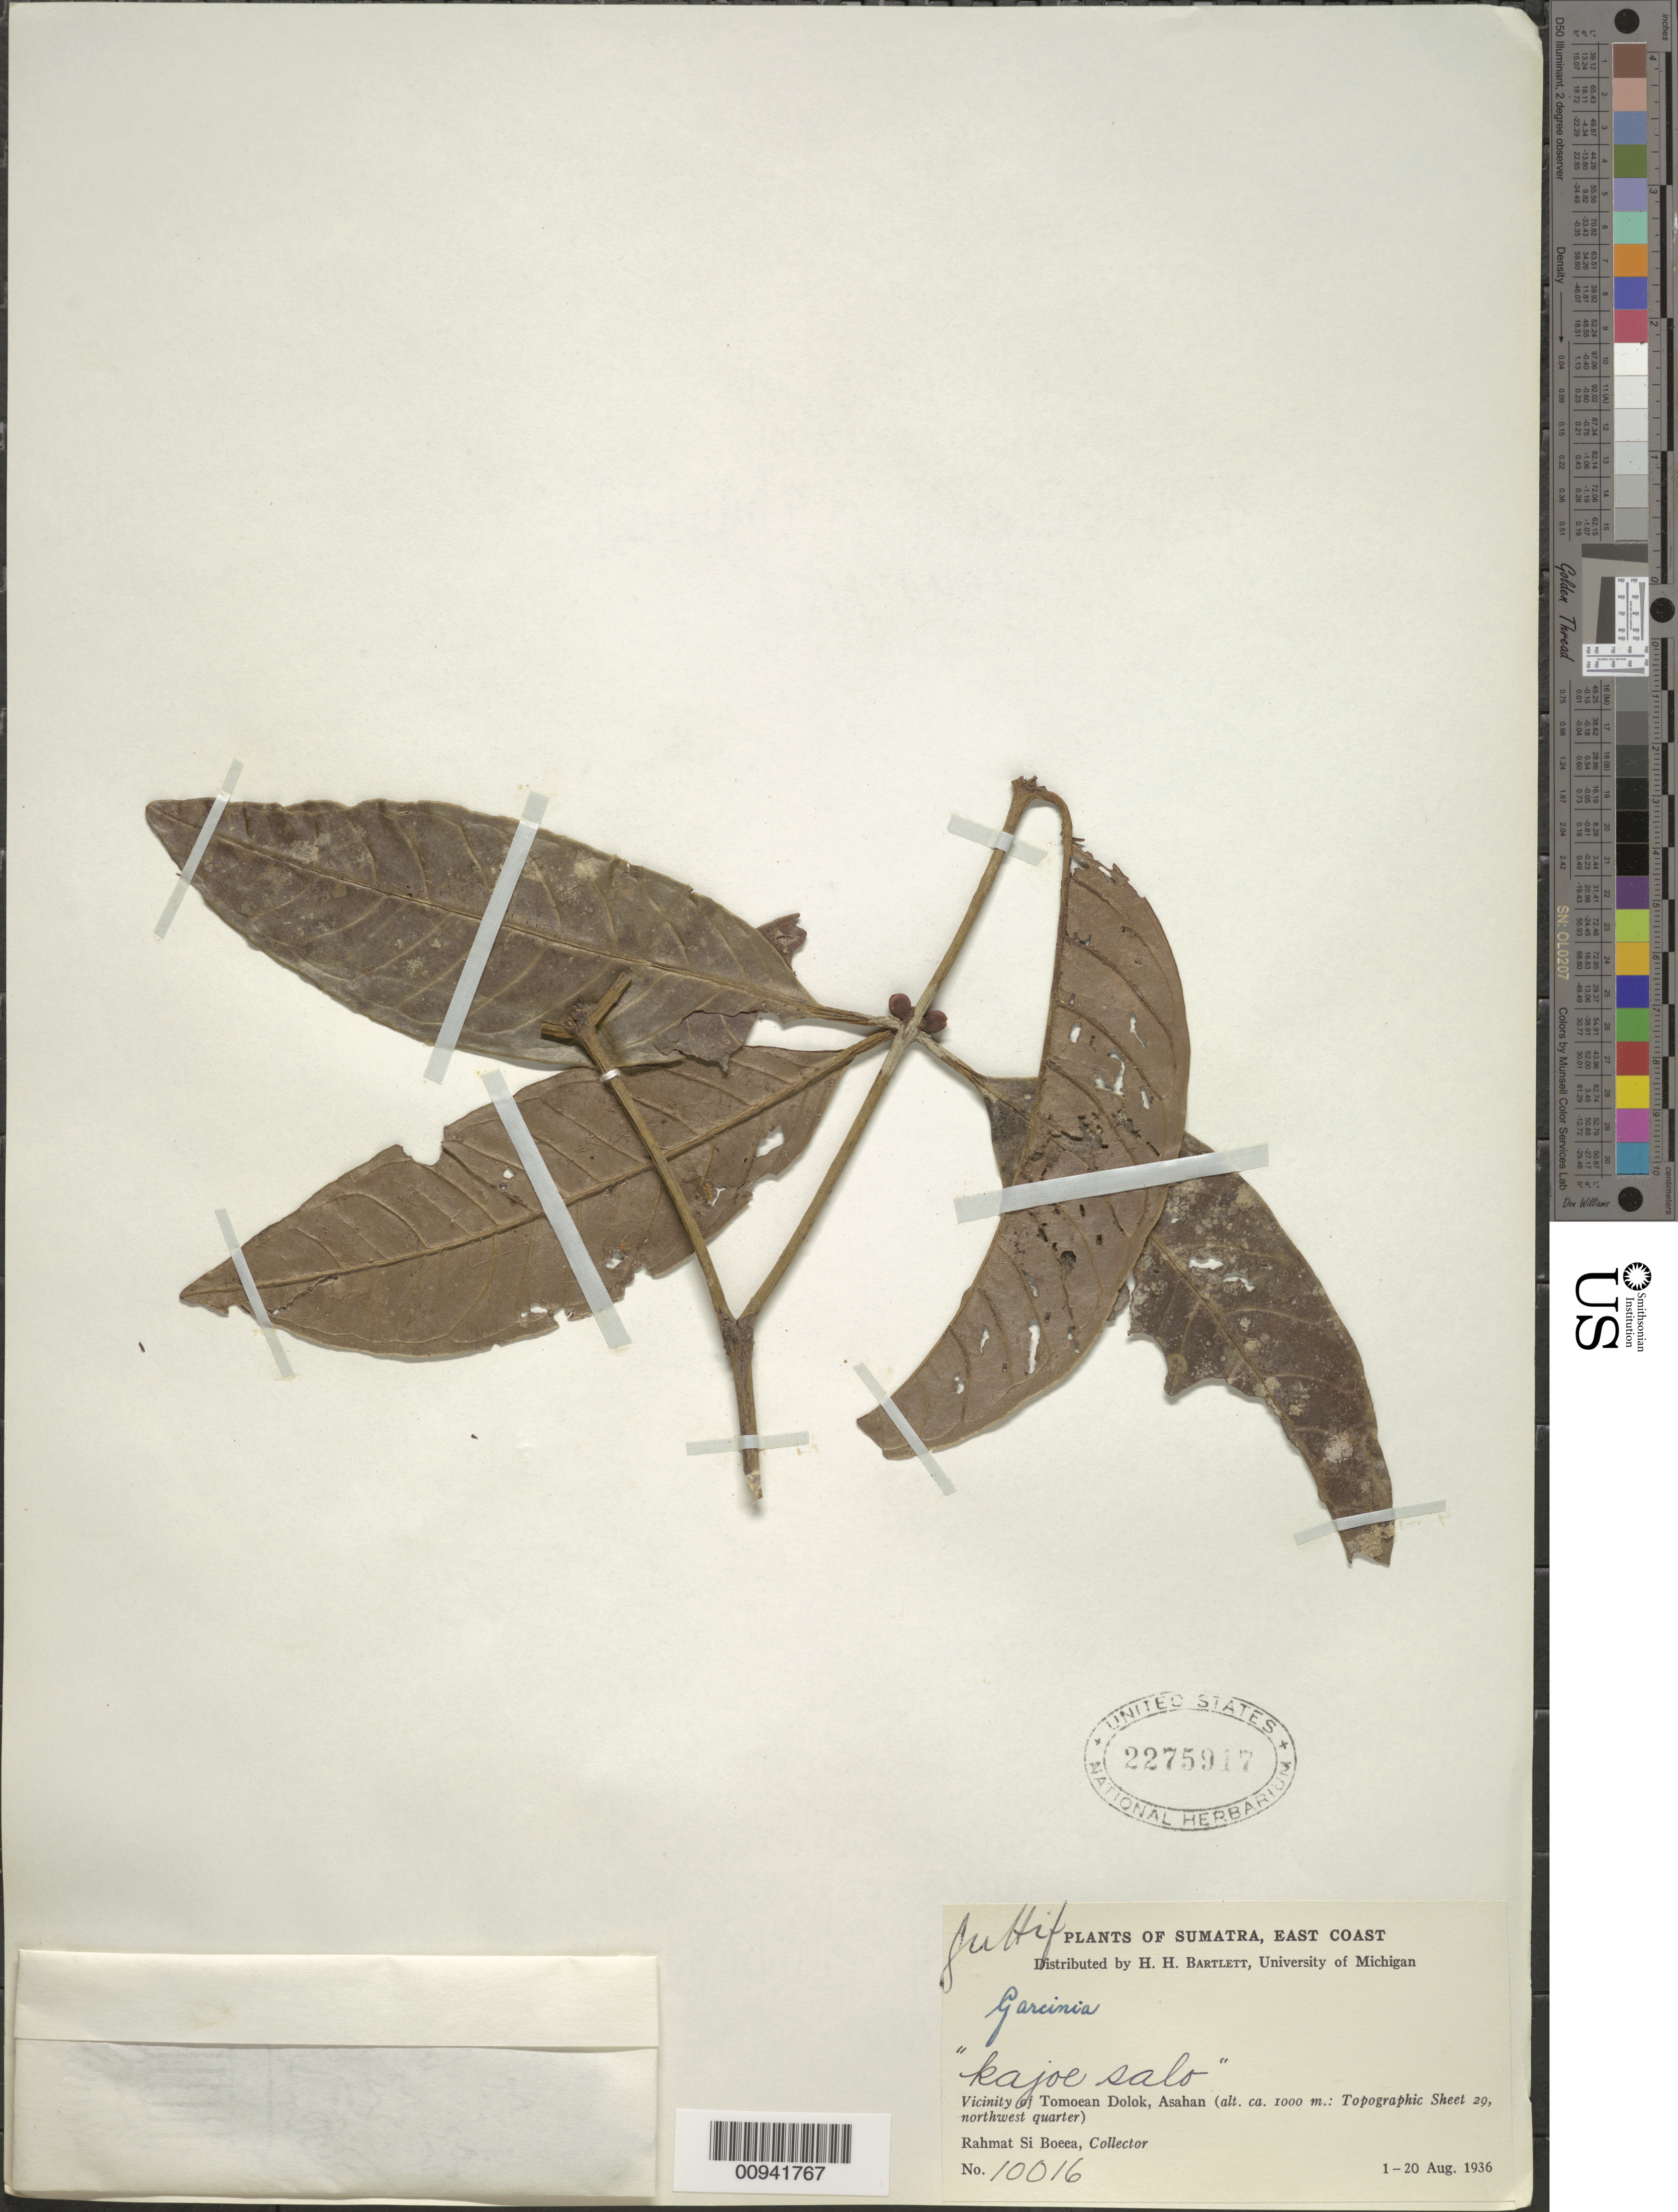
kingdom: Plantae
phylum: Tracheophyta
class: Magnoliopsida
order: Malpighiales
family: Clusiaceae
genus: Garcinia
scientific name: Garcinia sp.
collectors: Rahmat Si Boeea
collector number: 10016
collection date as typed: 01 Aug 1936 to 20 Aug 1936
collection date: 1936-08-01/1936-08-20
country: Indonesia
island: Sumatra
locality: East Coast; Vicinity of Tomoean Dolok, Asahan; Topographic sheet 29, northwest quarter.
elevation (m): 1000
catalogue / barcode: US 2275917